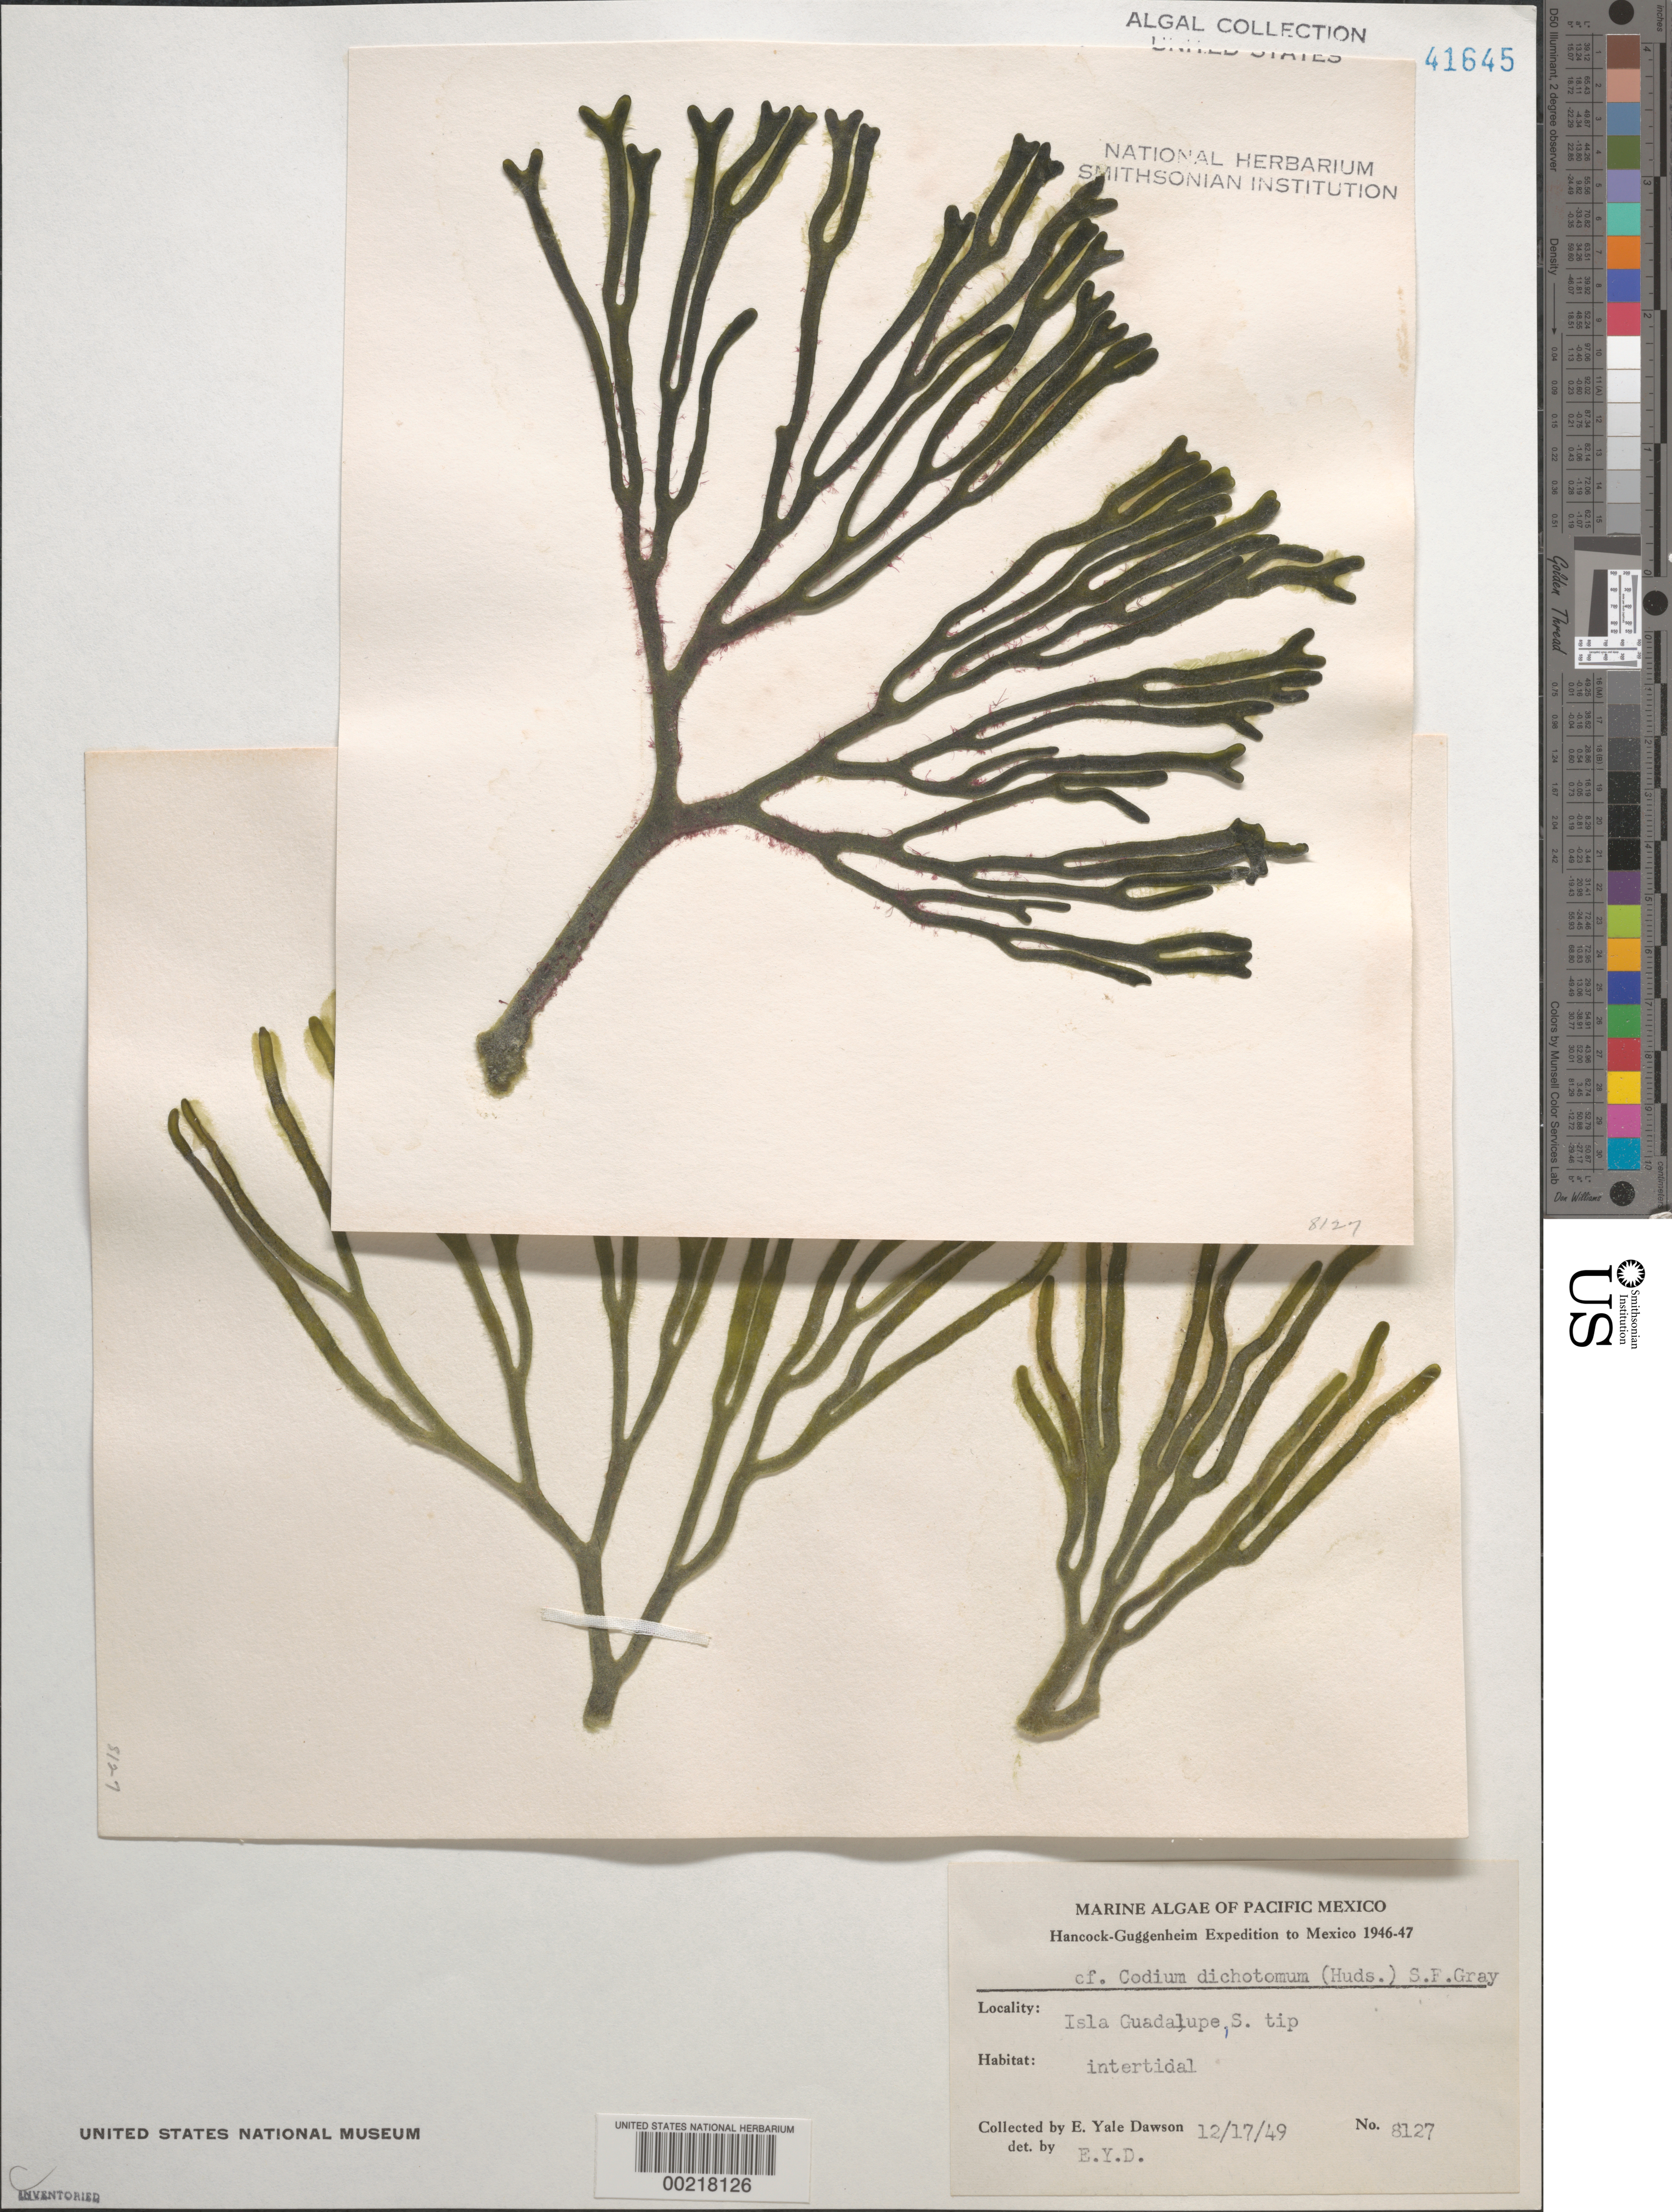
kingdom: Plantae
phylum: Chlorophyta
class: Ulvophyceae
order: Bryopsidales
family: Codiaceae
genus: Codium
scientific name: Codium tomentosum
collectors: E. Y. Dawson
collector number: EYD 8127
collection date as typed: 17 December 1949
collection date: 1949-12-17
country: Mexico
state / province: Baja California Norte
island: Isla Guadalupe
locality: southern tip, Guadalupe island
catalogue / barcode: US 41645